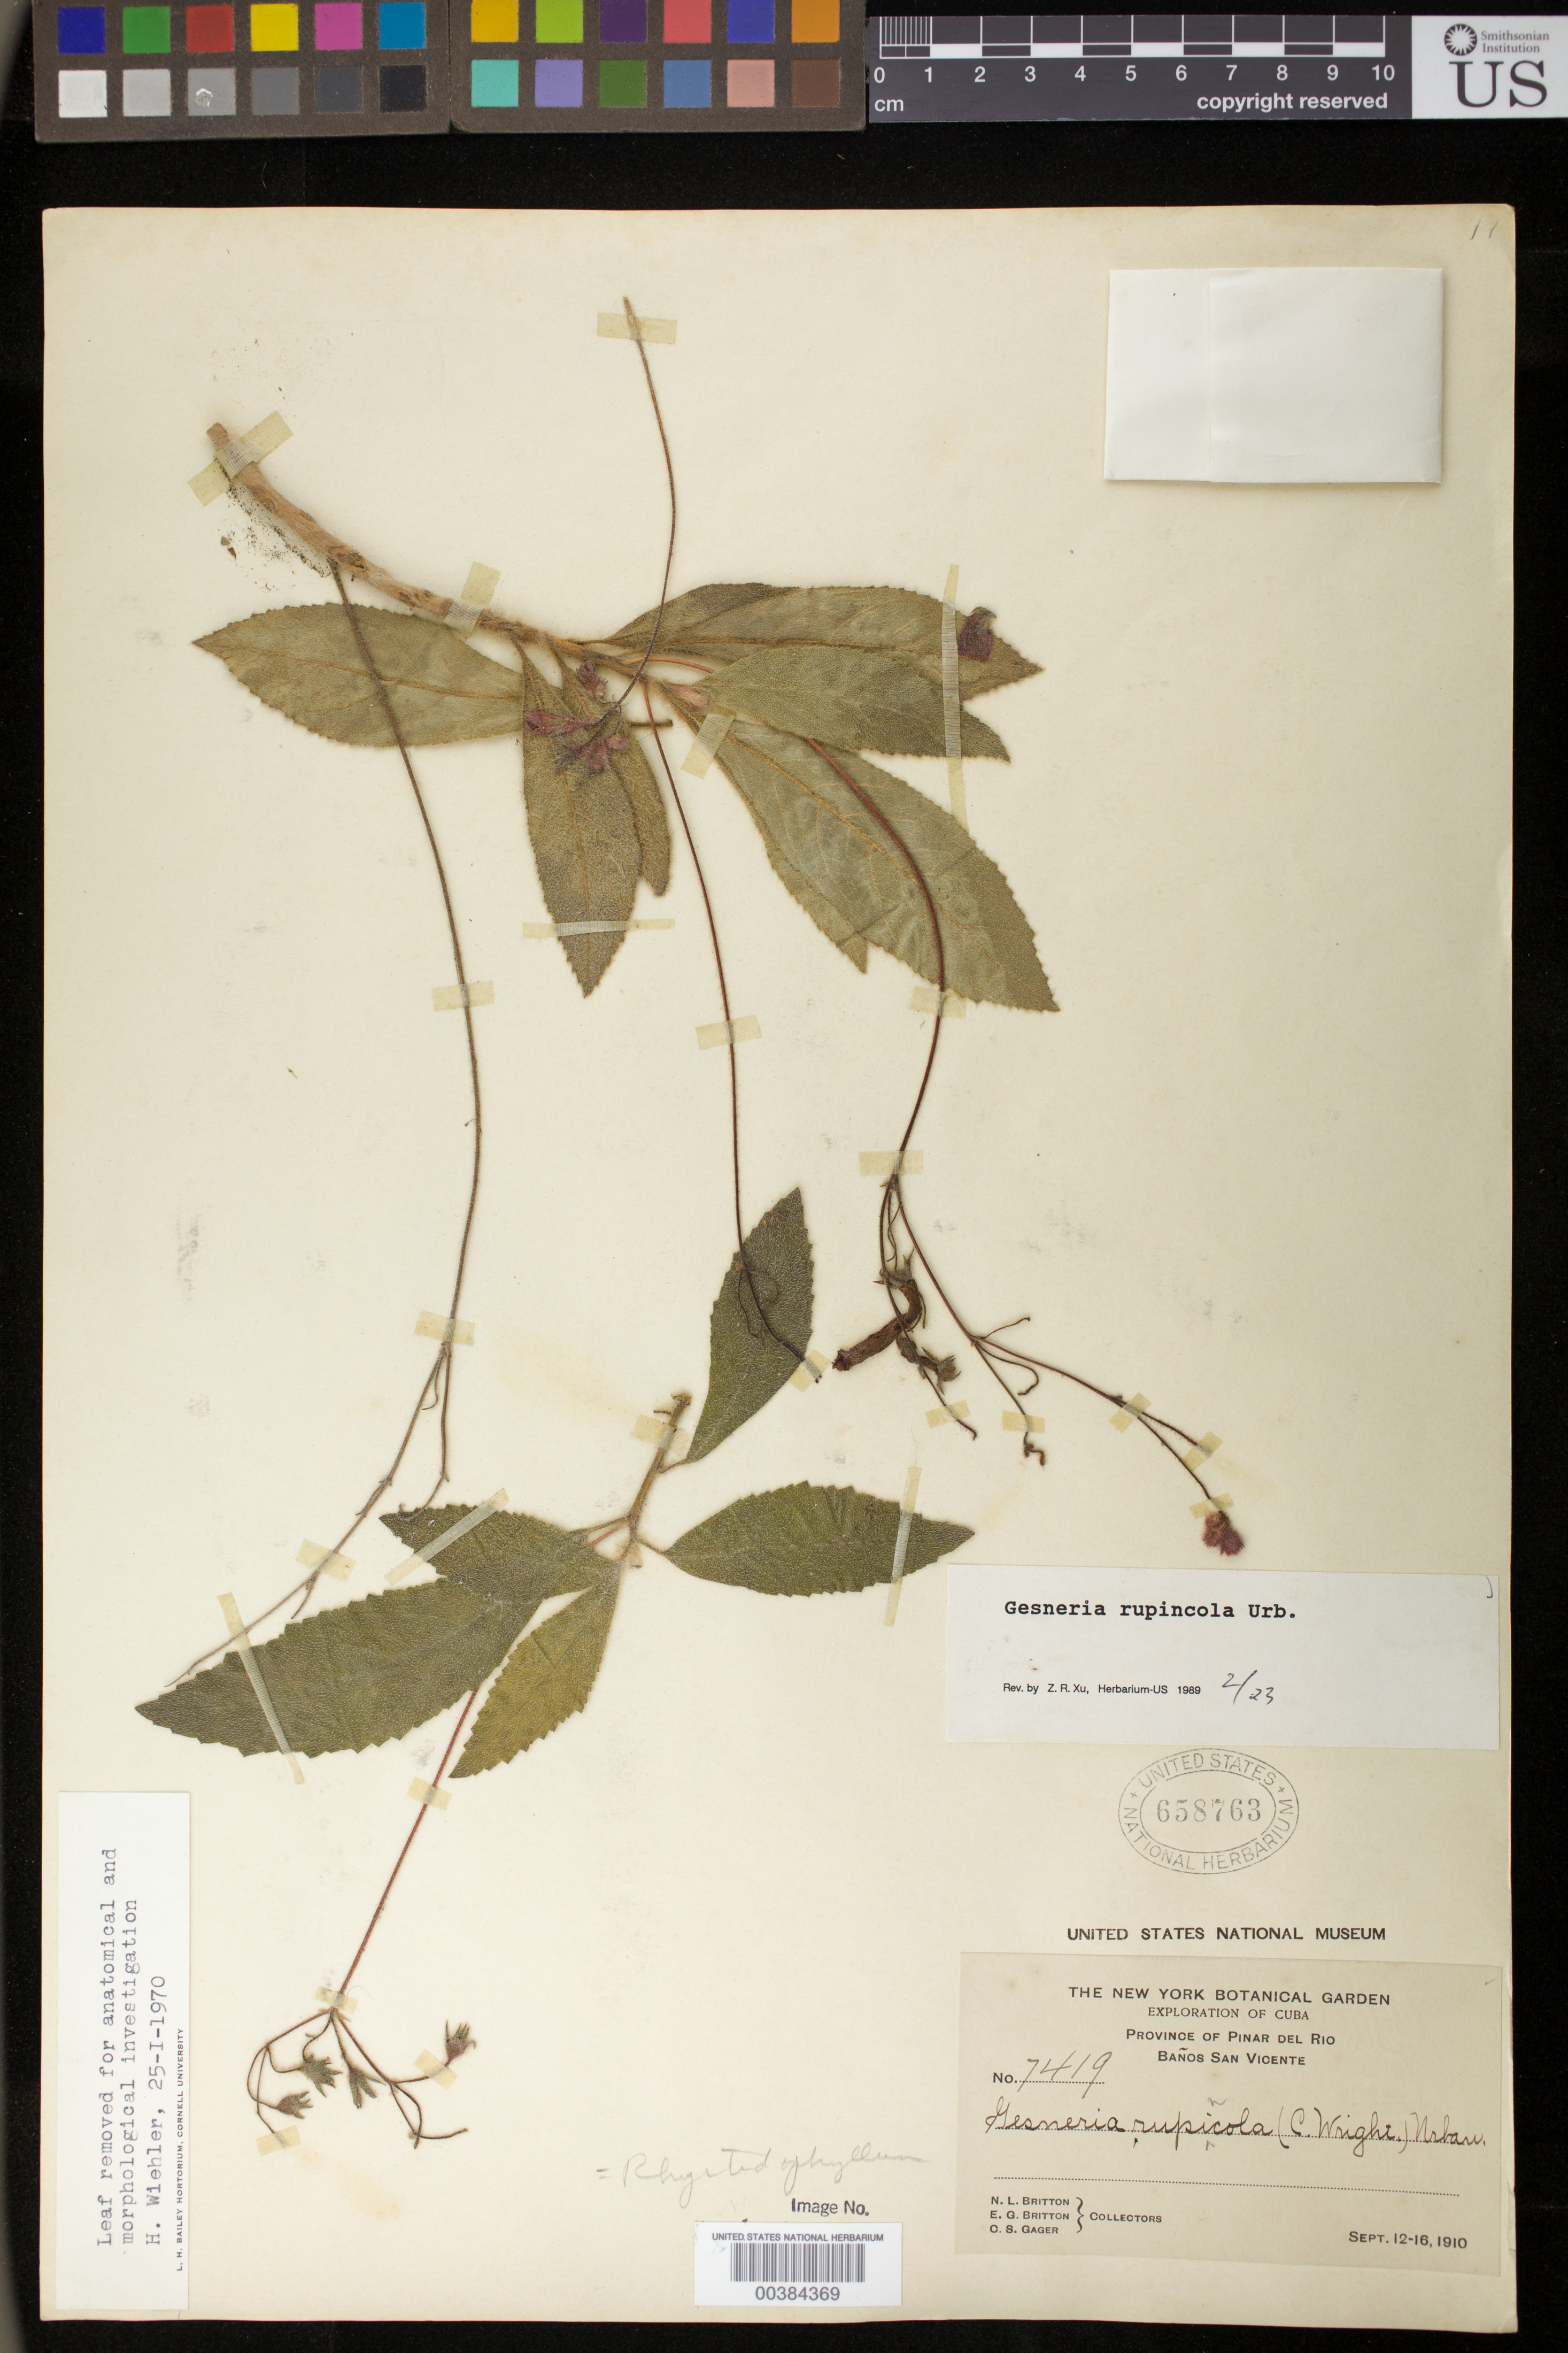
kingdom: Plantae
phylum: Tracheophyta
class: Magnoliopsida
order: Lamiales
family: Gesneriaceae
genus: Gesneria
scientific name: Gesneria rupincola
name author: Urb.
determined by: Skog, Laurence E.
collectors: N. Britton, E. G. Britton & C. Gager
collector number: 7419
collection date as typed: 12-16 Sep 1910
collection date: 1910-09-12/1910-09-16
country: Cuba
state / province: Pinar del Rio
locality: Baños San Vicente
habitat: Limestone cliff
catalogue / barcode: US 658763